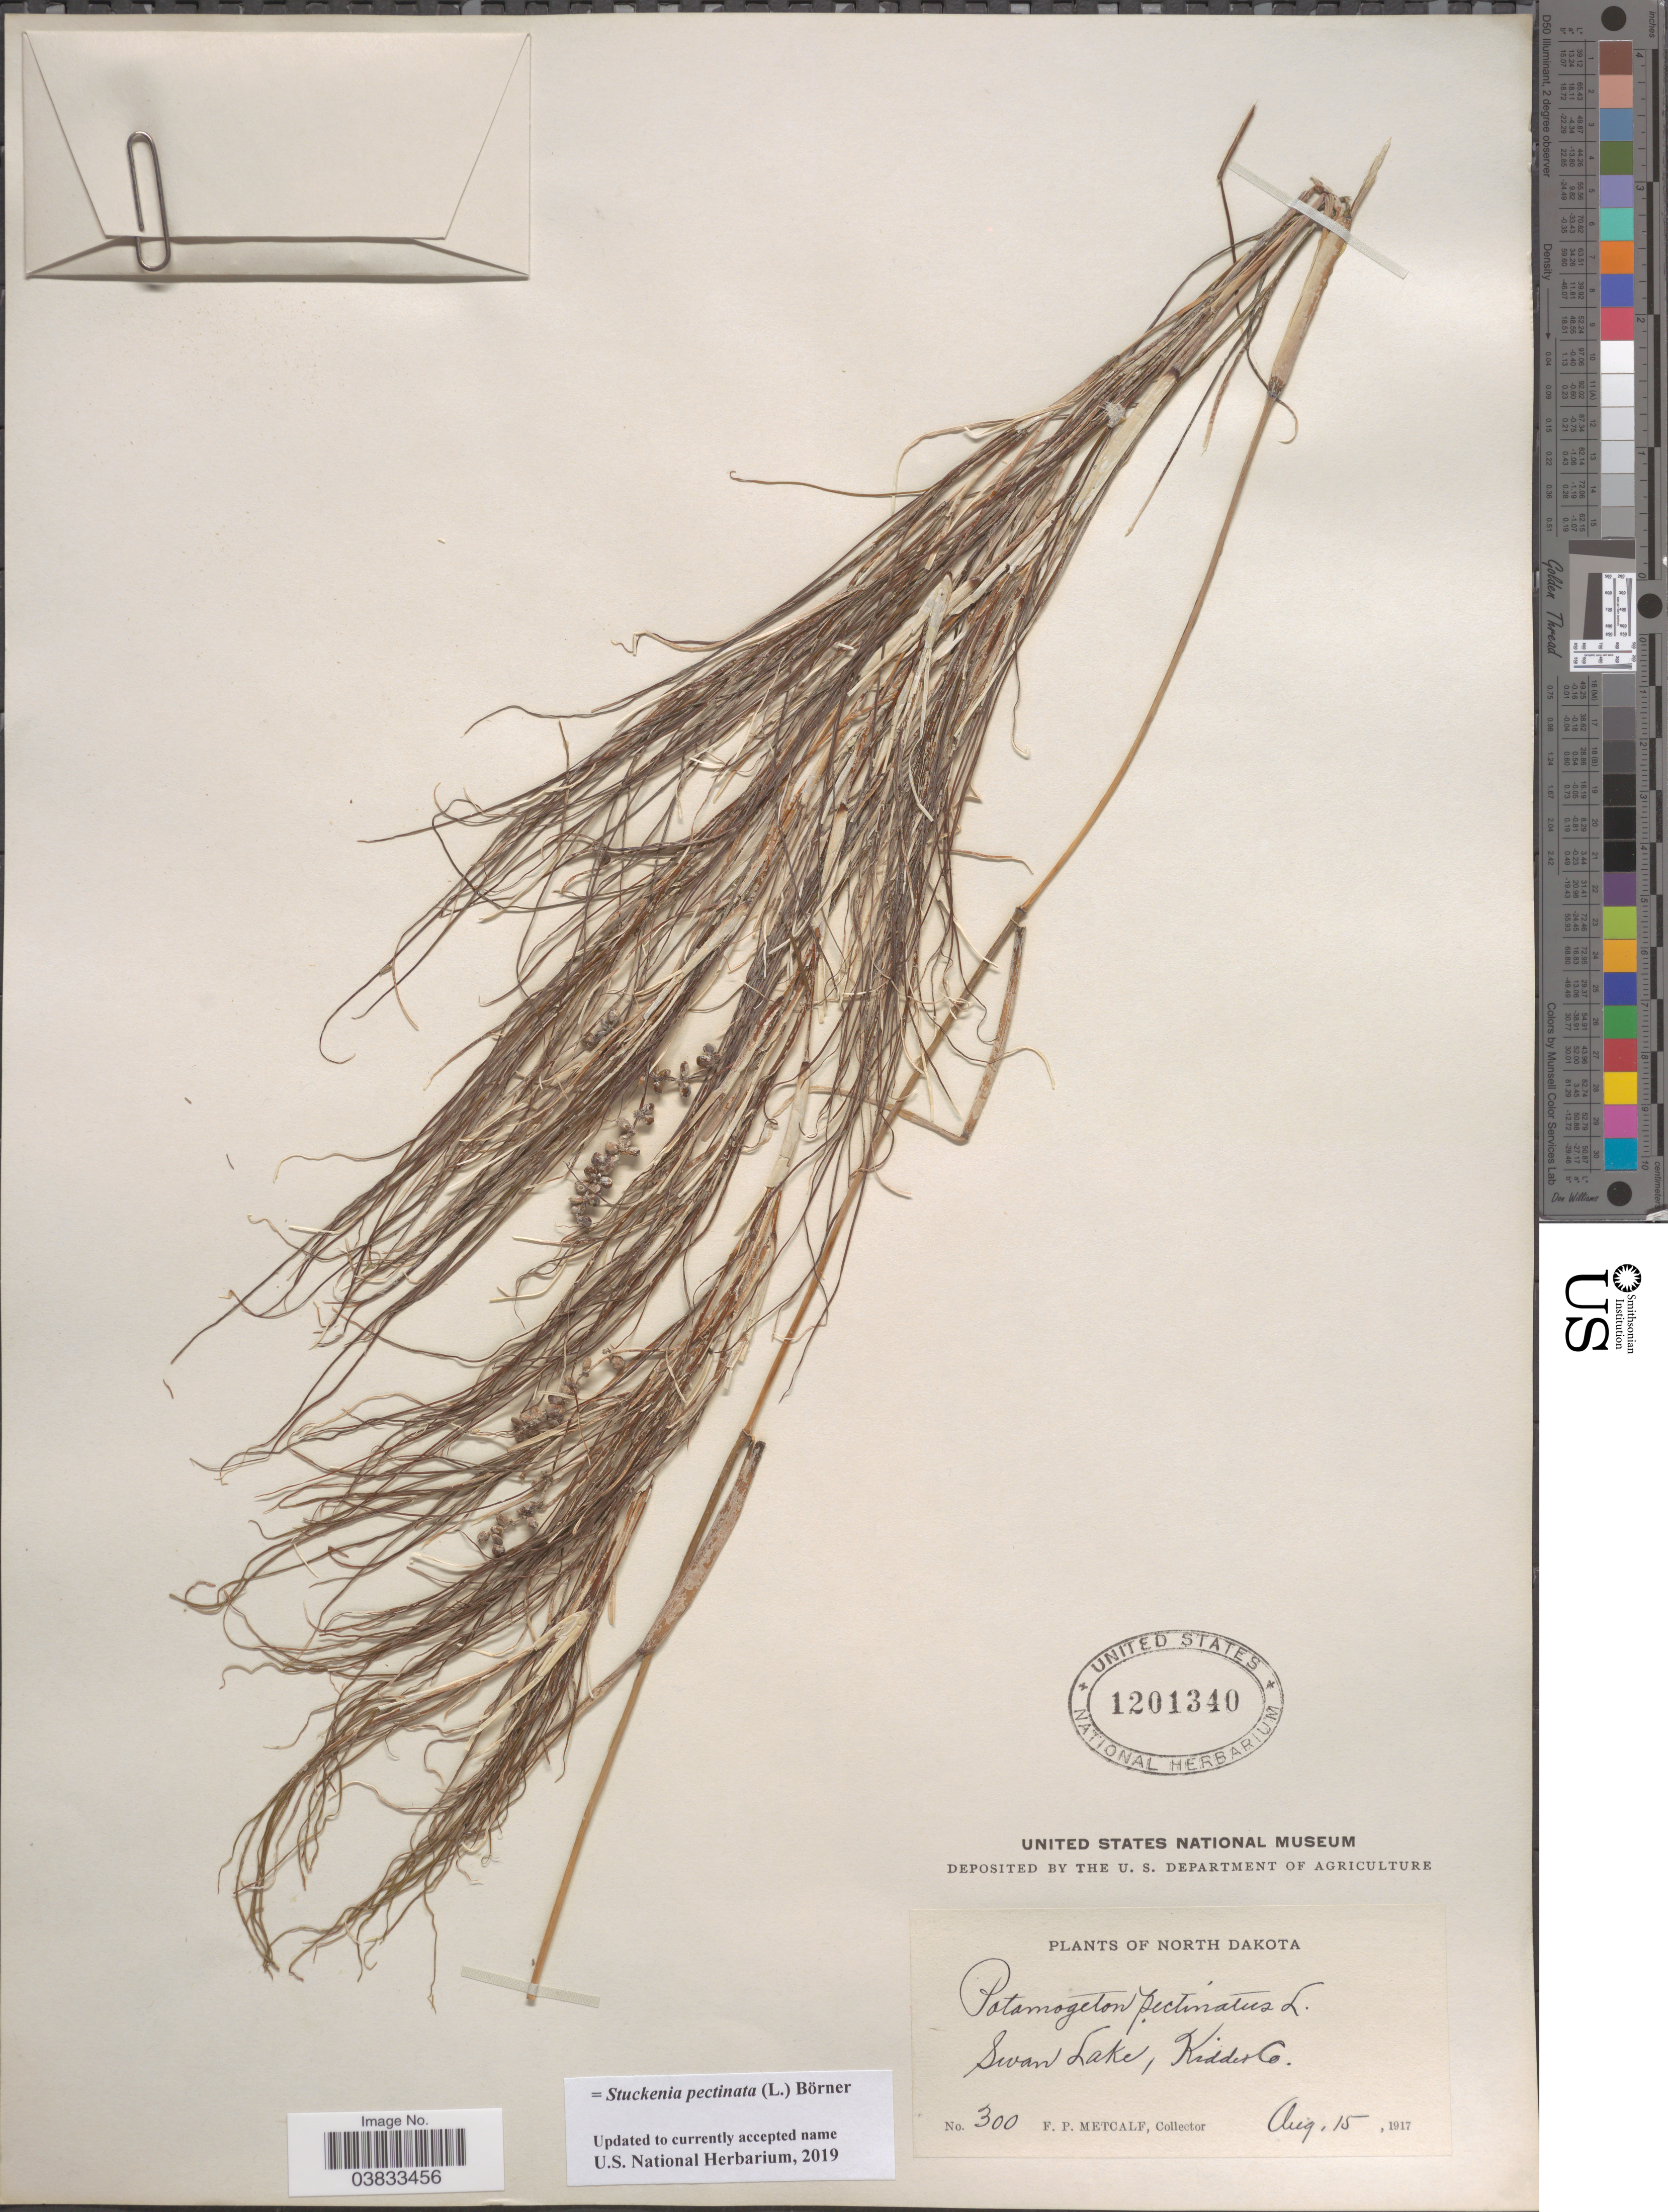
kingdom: Plantae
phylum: Tracheophyta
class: Liliopsida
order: Alismatales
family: Potamogetonaceae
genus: Stuckenia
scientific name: Stuckenia pectinata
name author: (L.) Börner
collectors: F. Metcalf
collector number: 300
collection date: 1917-08-15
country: United States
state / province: North Dakota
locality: Swan Lake, Kidder Co.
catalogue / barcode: US 1201340